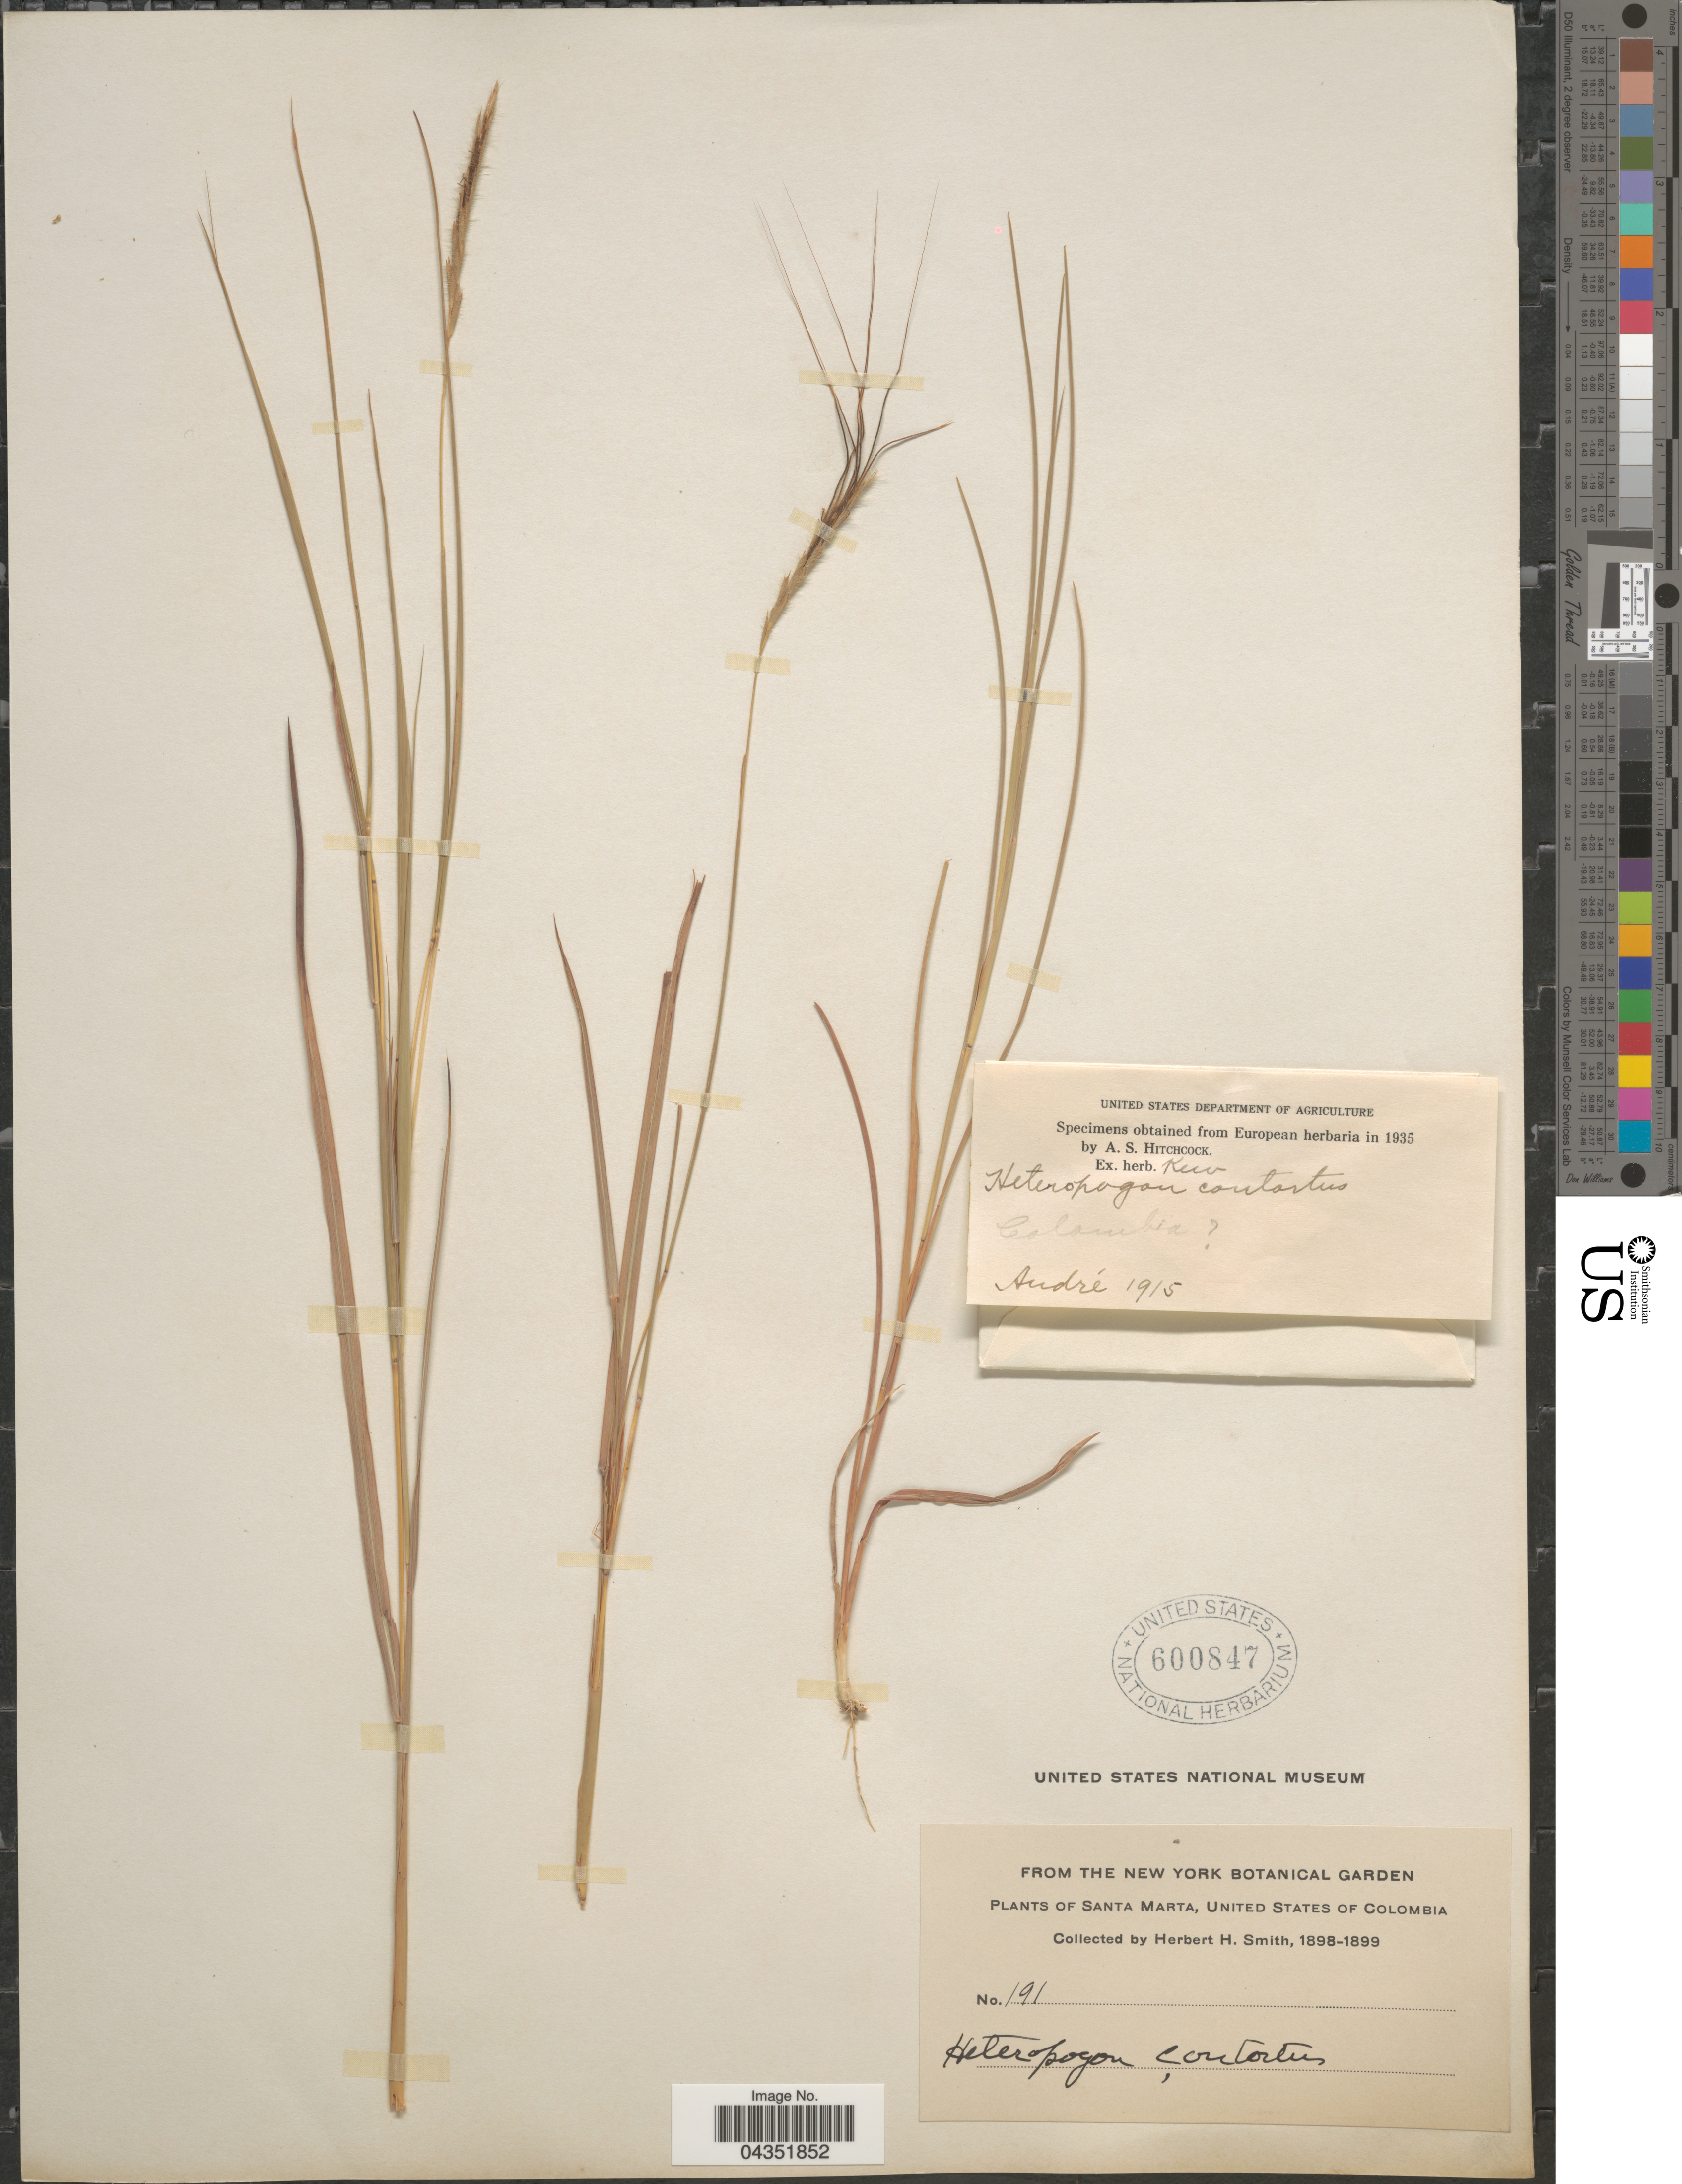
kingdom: Plantae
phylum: Tracheophyta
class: Liliopsida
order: Poales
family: Poaceae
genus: Heteropogon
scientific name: Heteropogon contortus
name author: (L.) P. Beauv. ex Roem. & Schult.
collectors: Herbert H. Smith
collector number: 191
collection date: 1898/1899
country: Colombia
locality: Santa Marta, United States of Columbia.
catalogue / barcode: US 600847